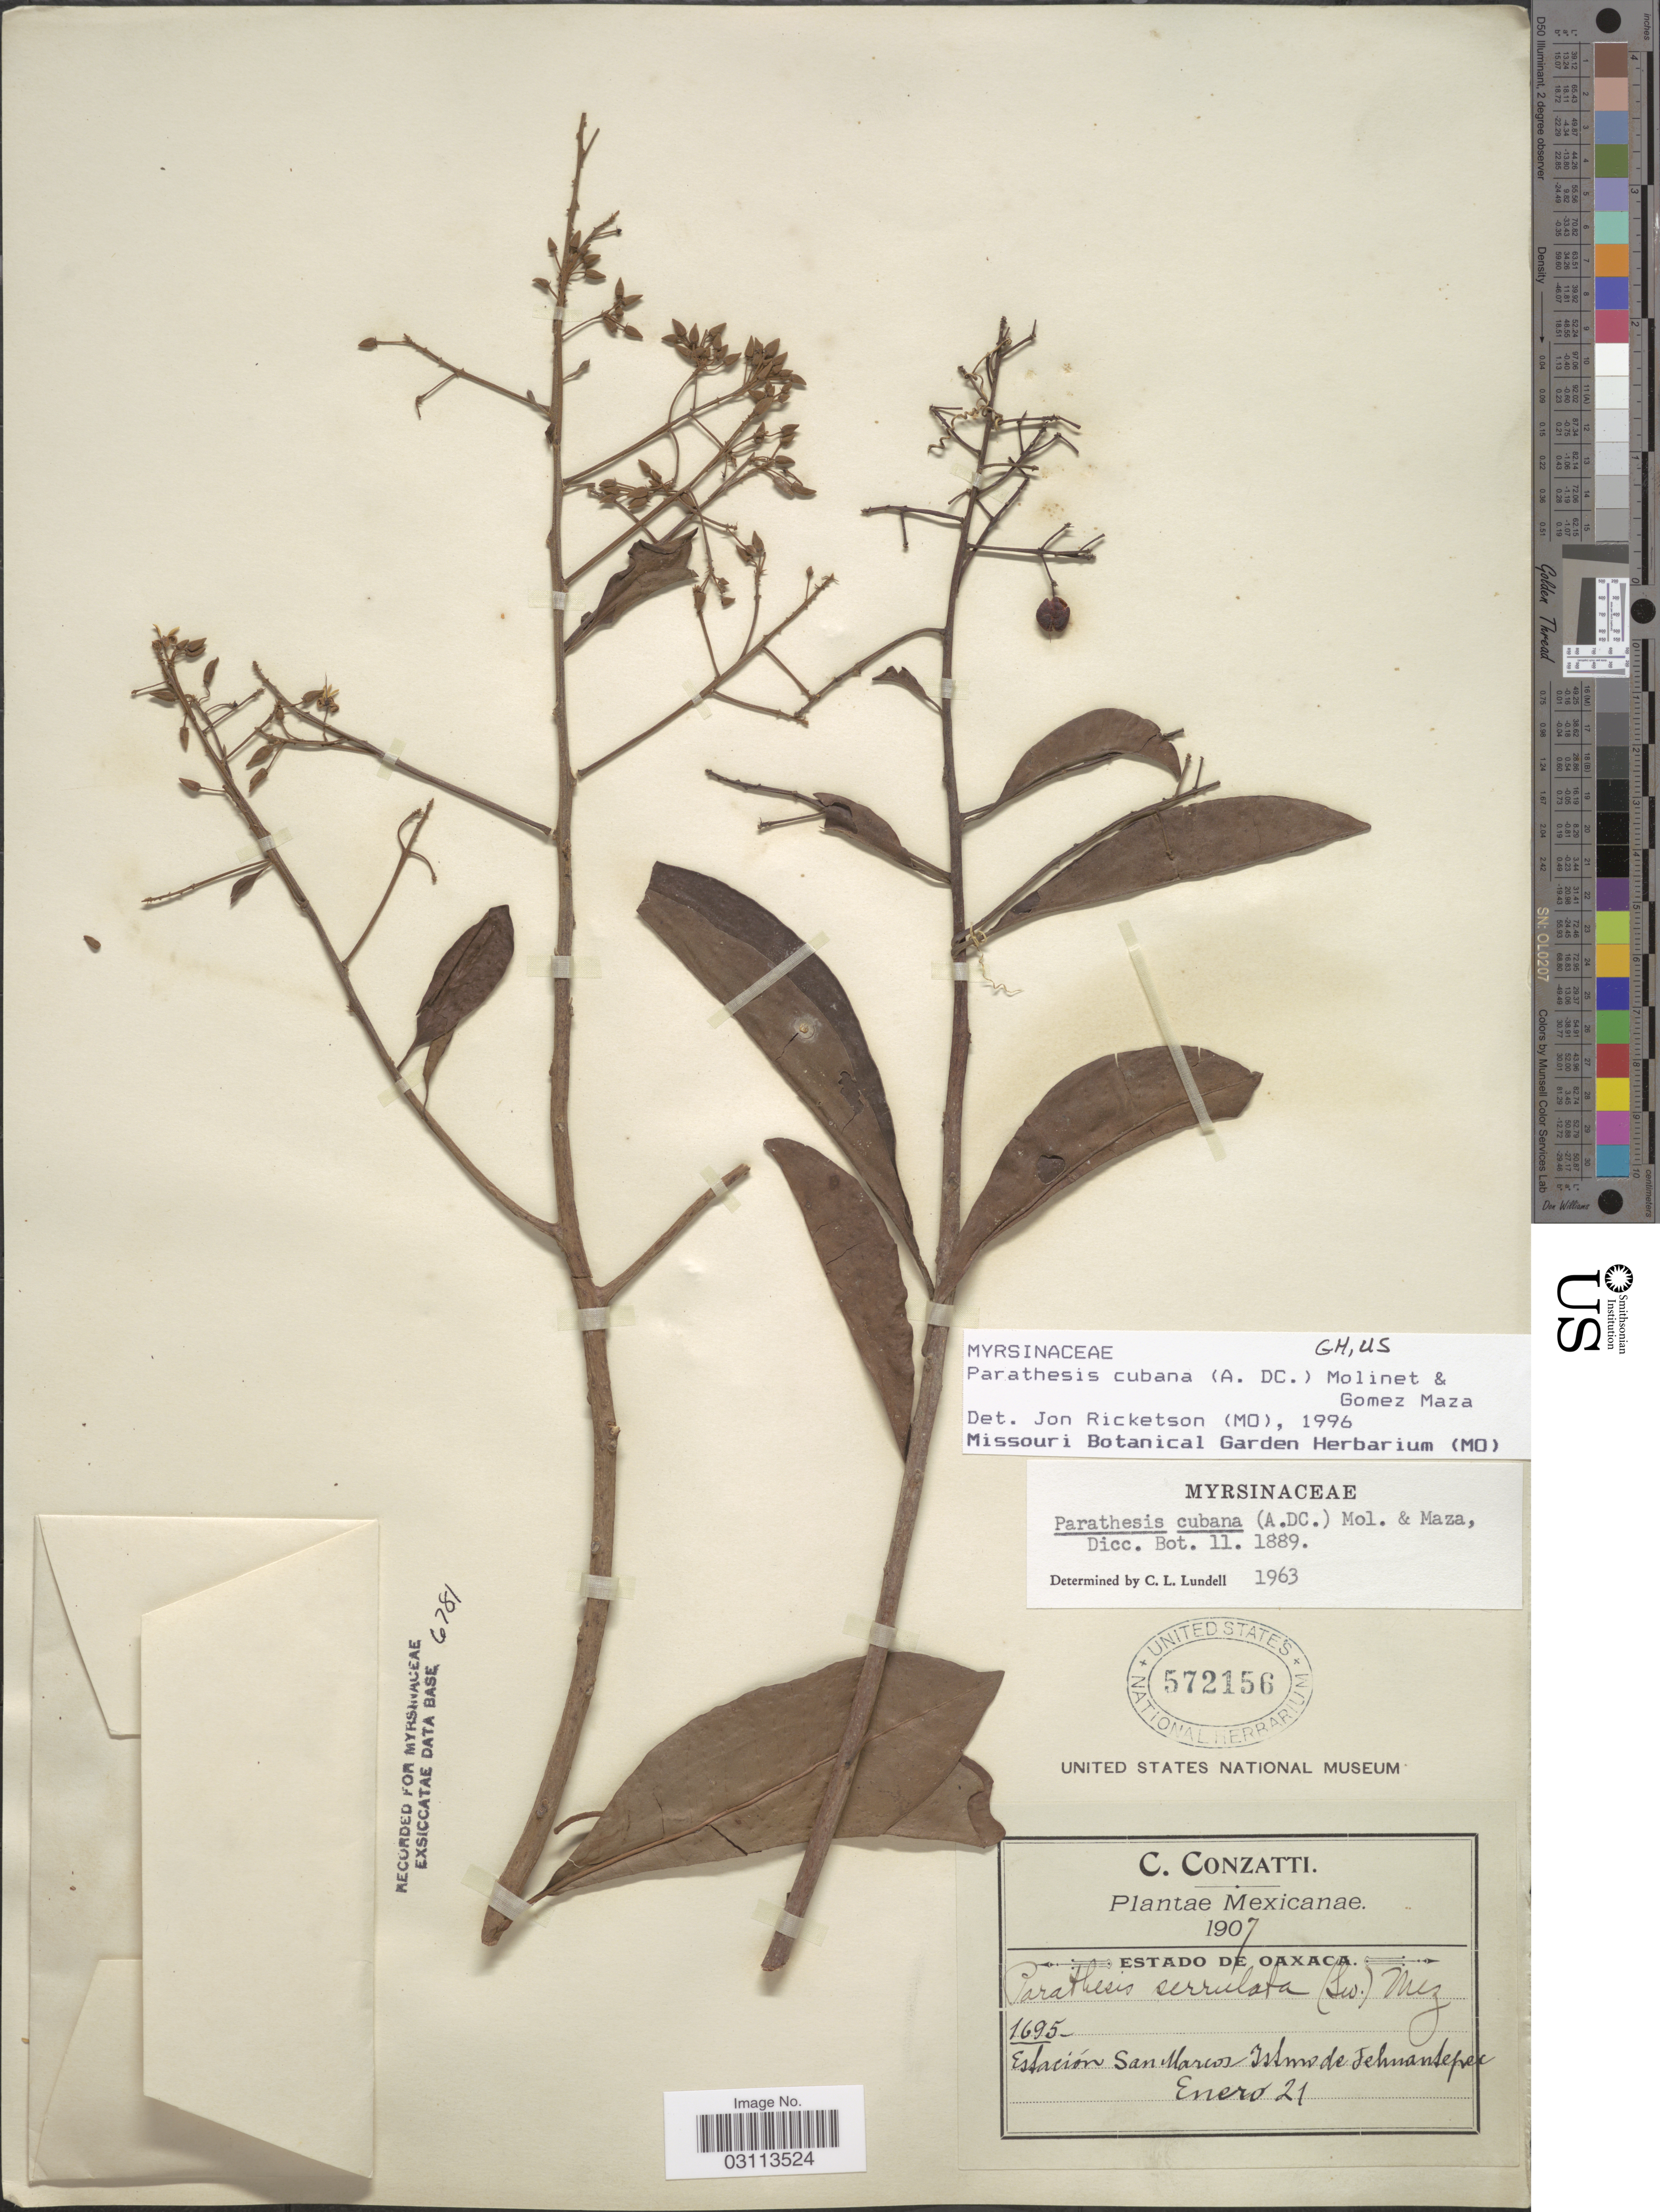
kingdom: Plantae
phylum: Tracheophyta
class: Magnoliopsida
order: Ericales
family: Primulaceae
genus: Parathesis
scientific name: Parathesis cubana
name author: (A. DC.) Molinet & M. Gómez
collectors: C. Conzatti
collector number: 1695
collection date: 1907-01-21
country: Mexico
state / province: Oaxaca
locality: Estación San Marcos - Istmo de Tehuantepec.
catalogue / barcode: US 572156